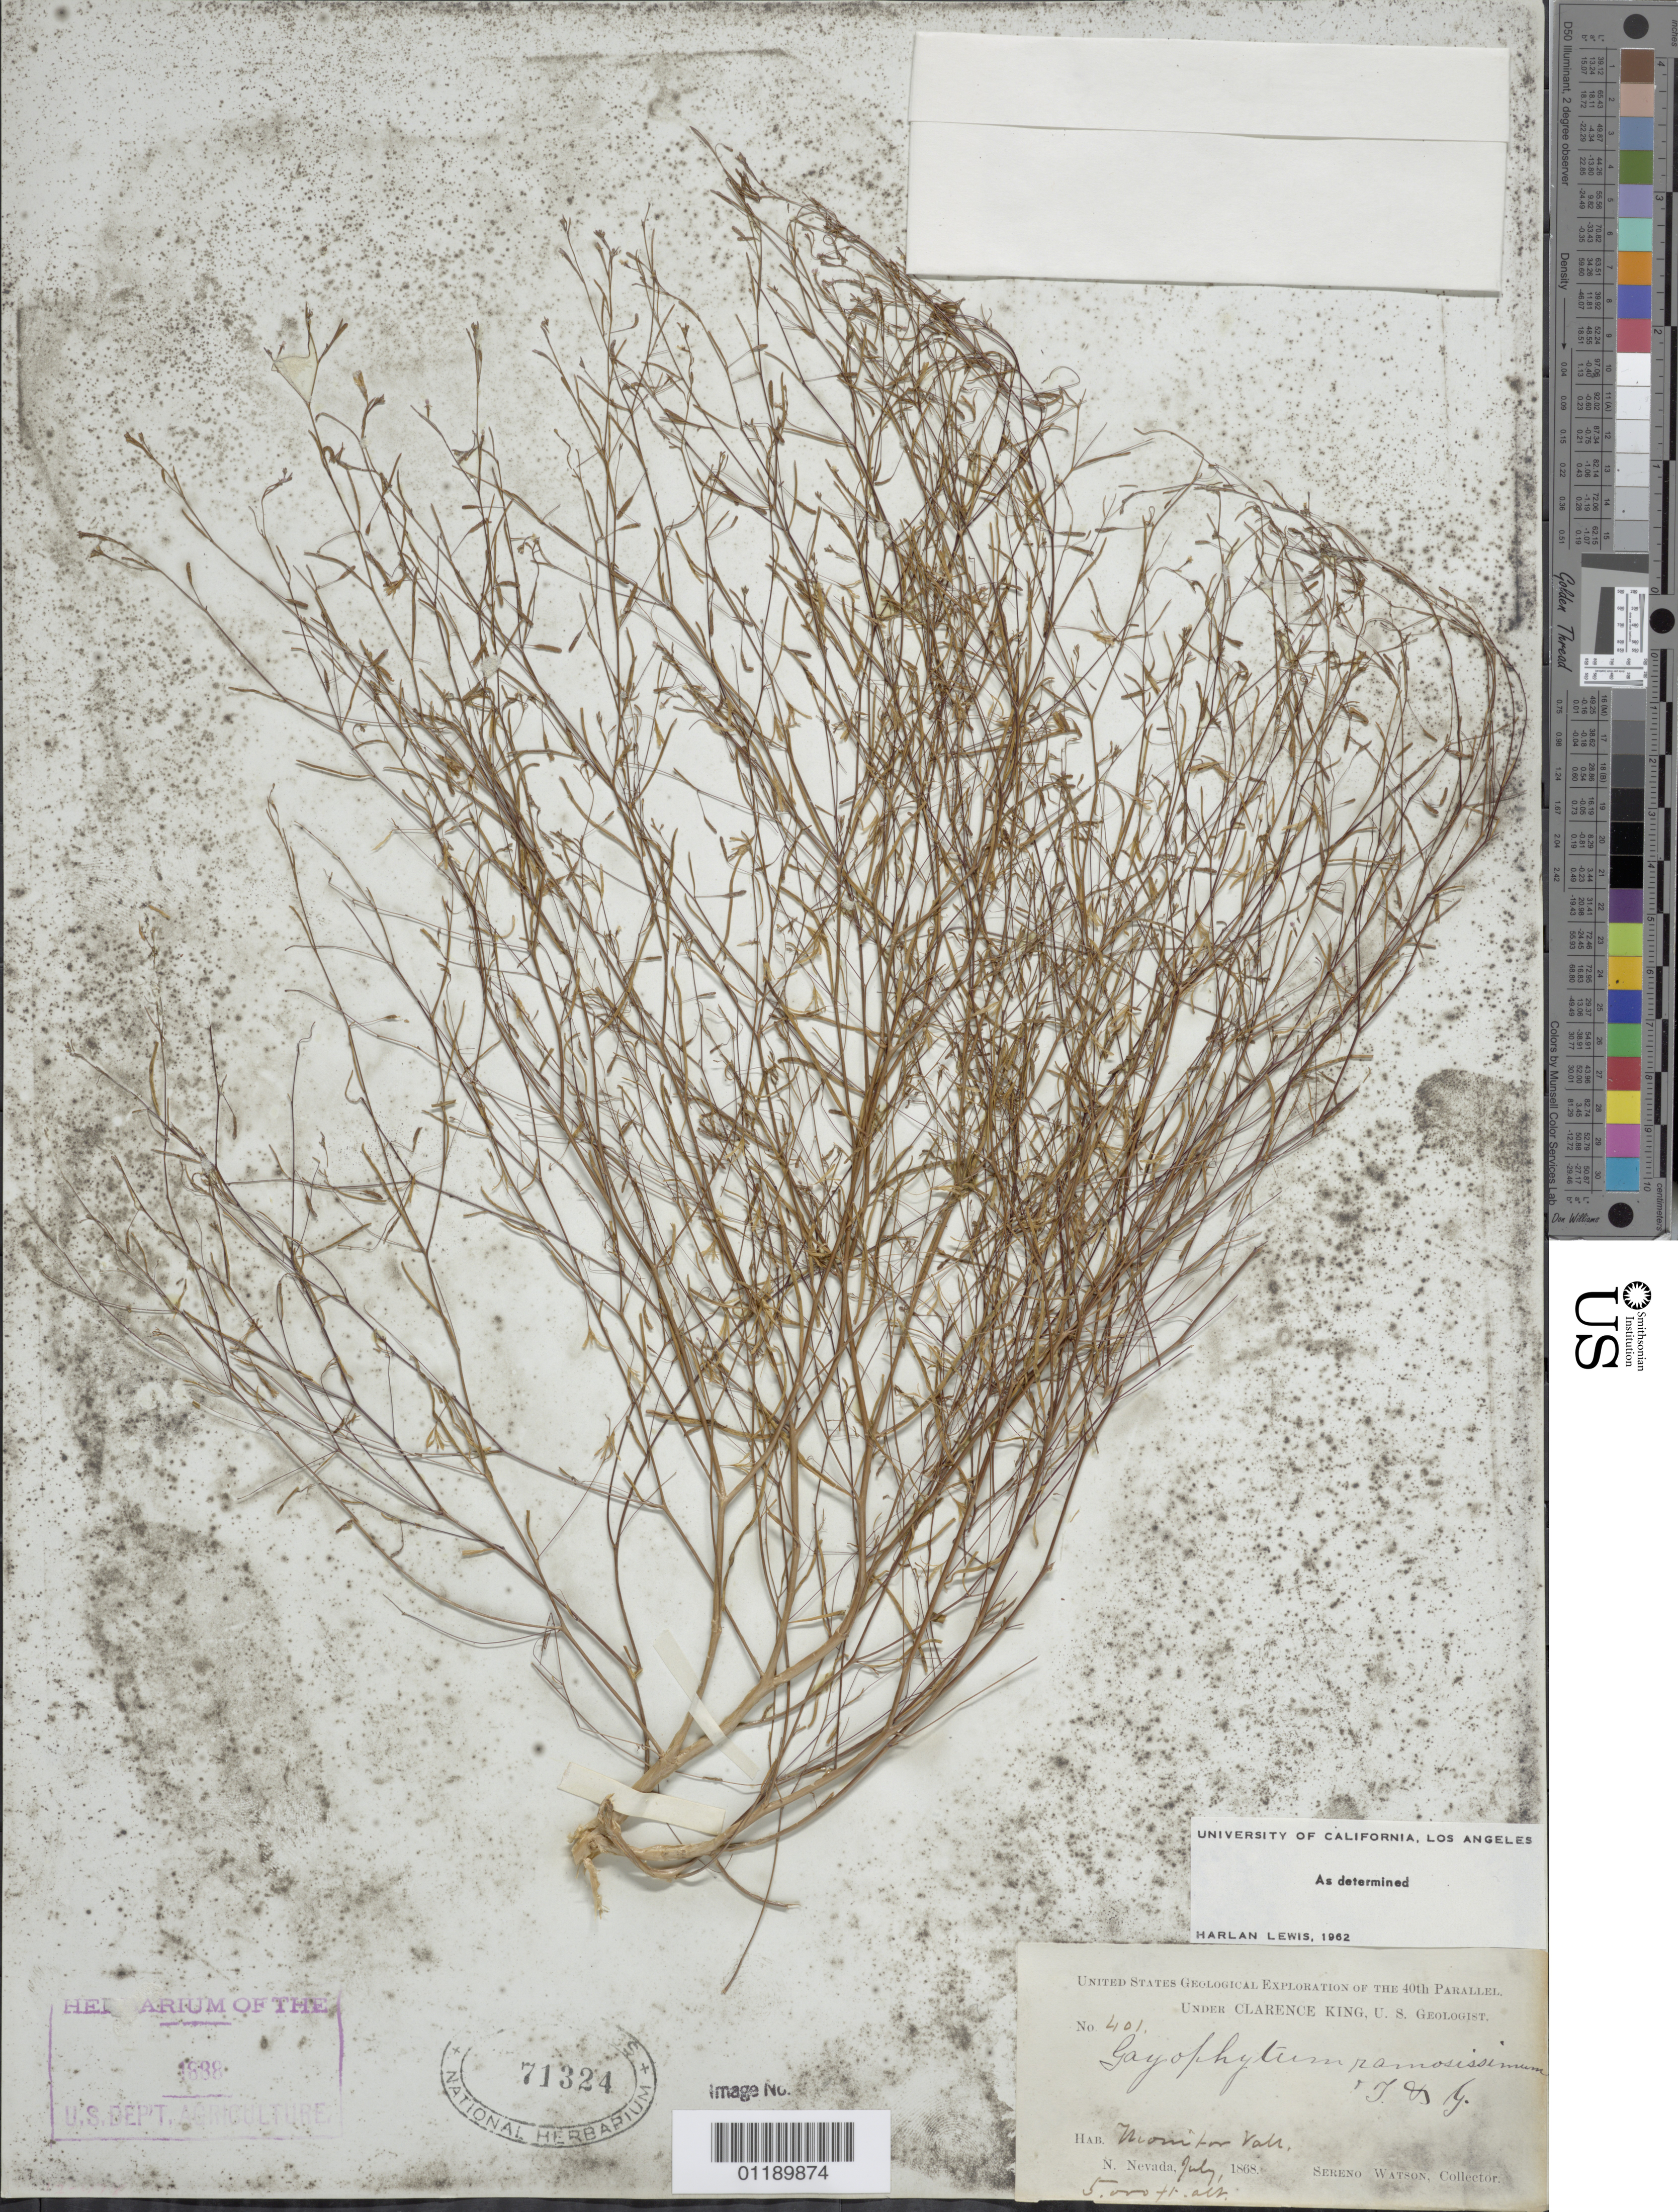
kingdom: Plantae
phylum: Tracheophyta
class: Magnoliopsida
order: Myrtales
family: Onagraceae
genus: Gayophytum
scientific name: Gayophytum ramosissimum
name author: Torr. & A. Gray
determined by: Lewis, H.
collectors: S. Watson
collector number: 401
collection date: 1868-07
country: United States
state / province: Nevada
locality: Monitor Valley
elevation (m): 1524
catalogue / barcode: US 71324